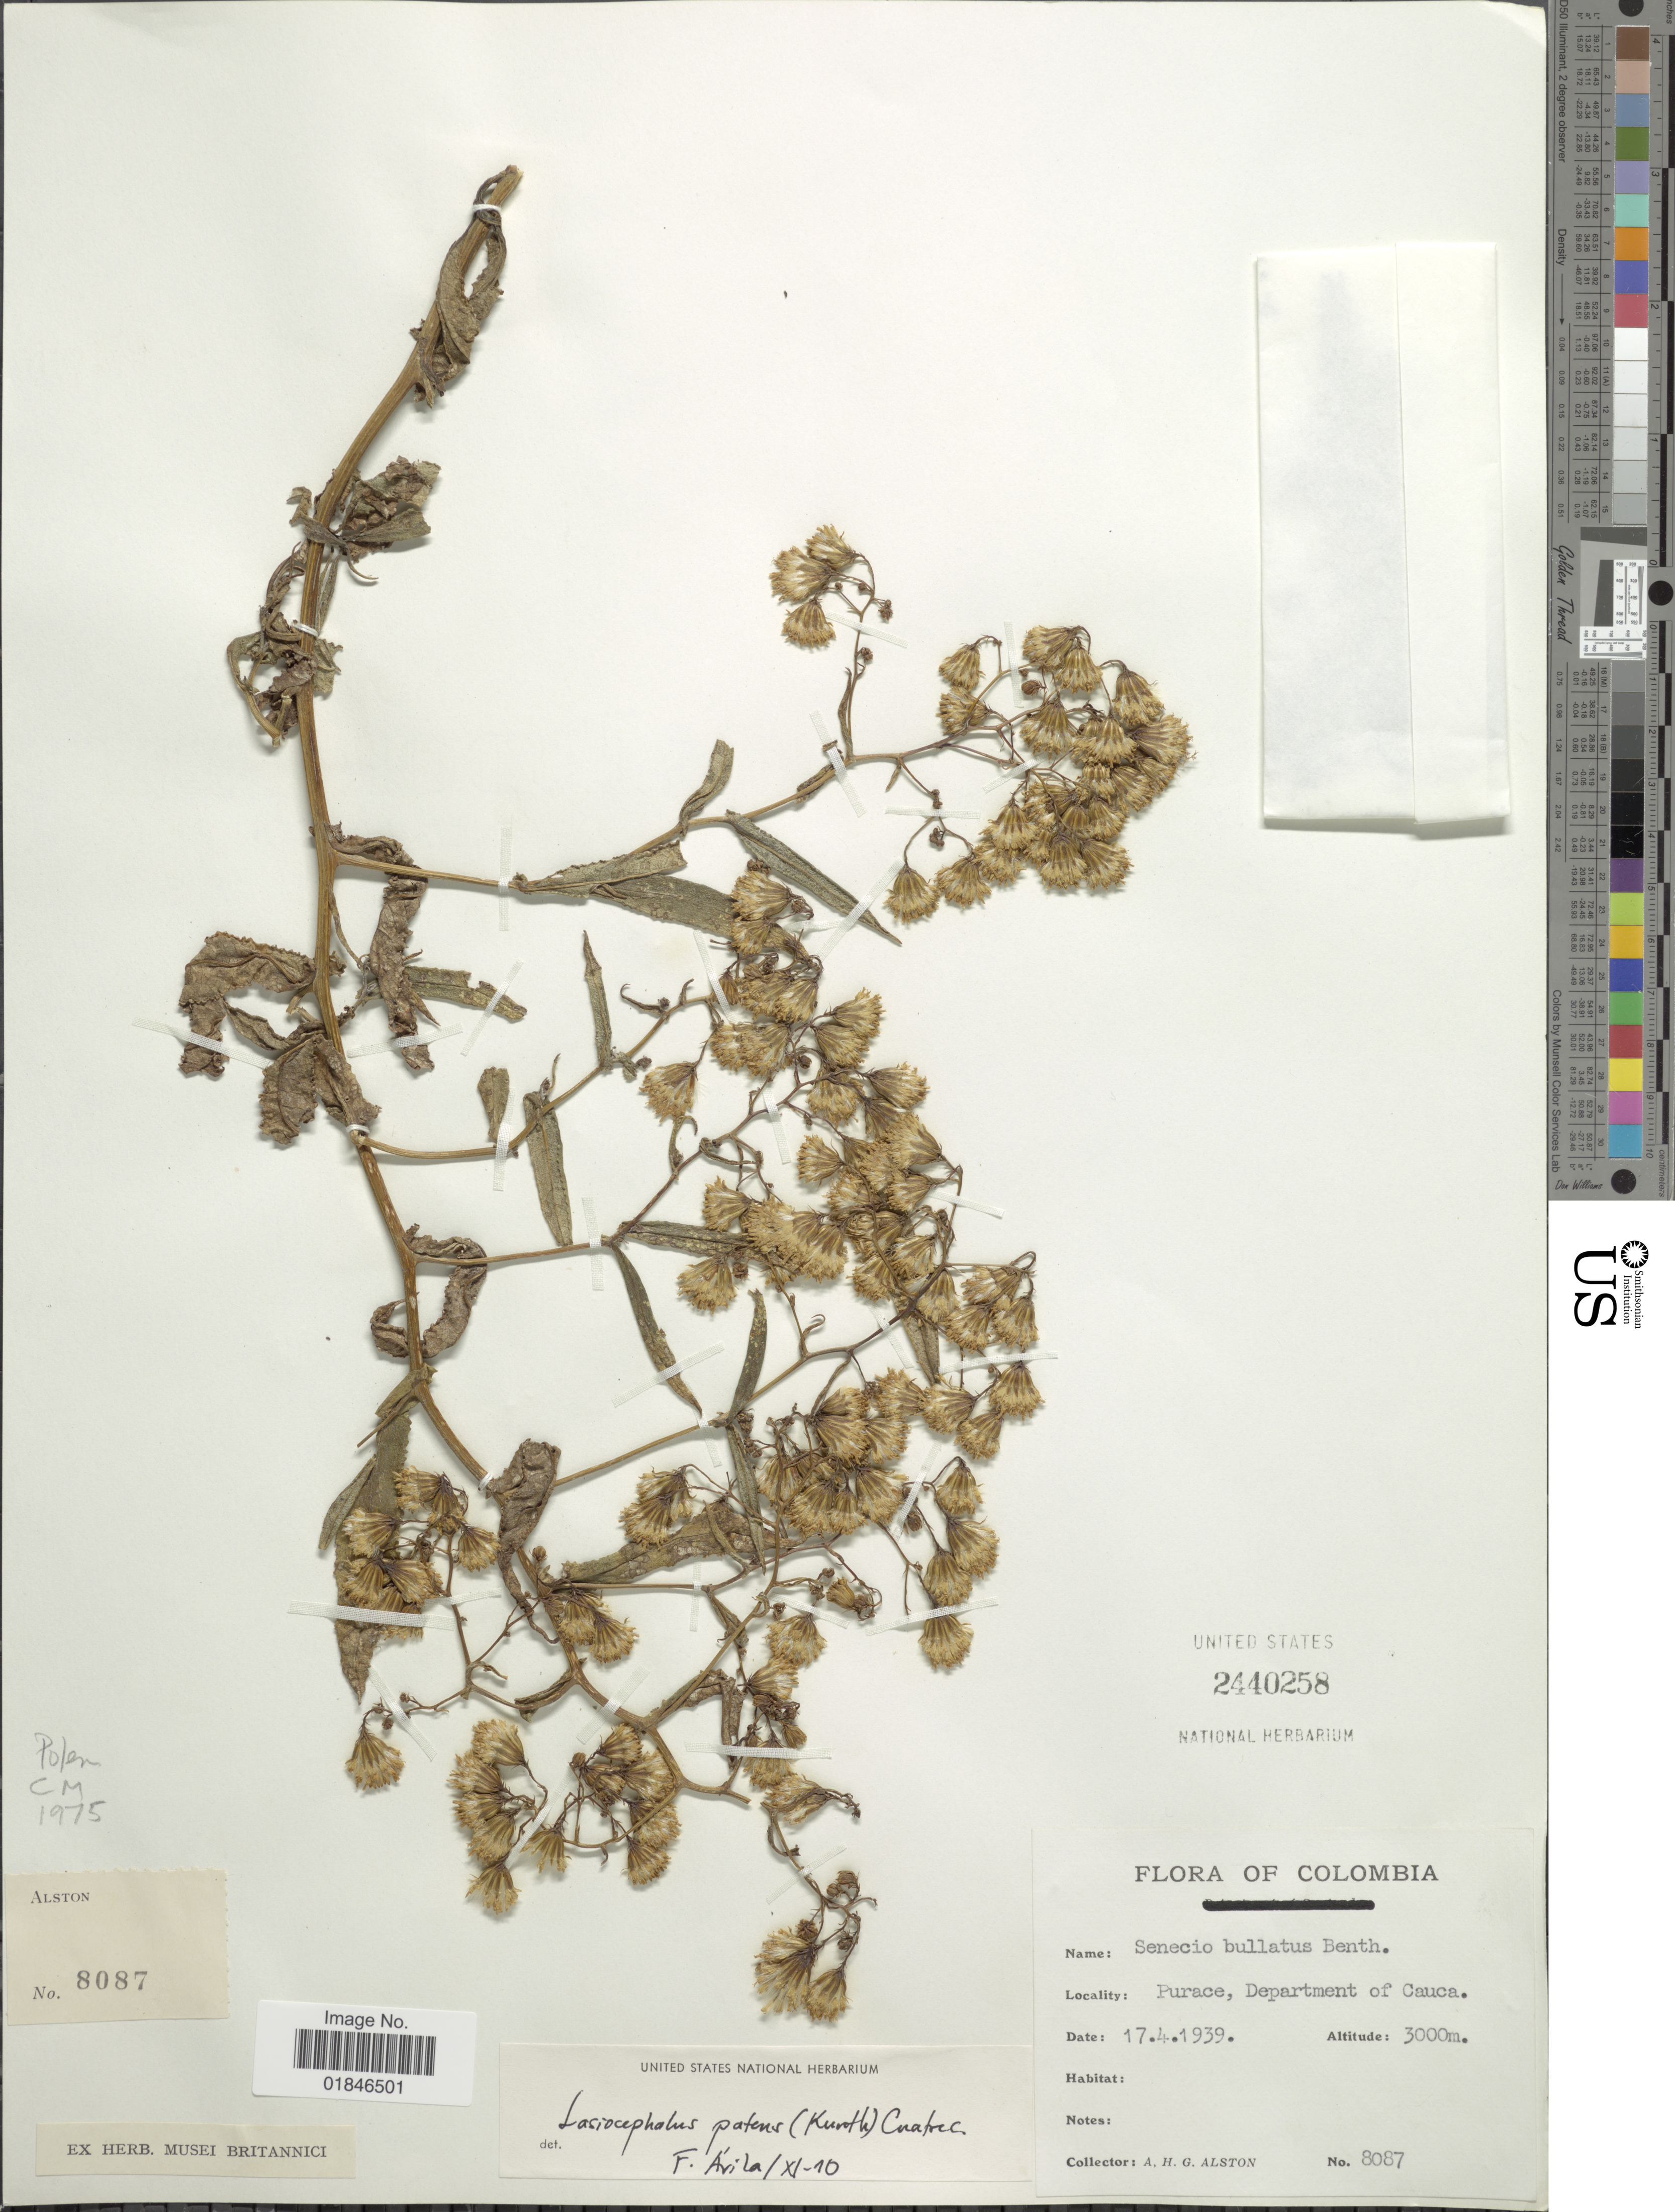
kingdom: Plantae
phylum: Tracheophyta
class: Magnoliopsida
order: Asterales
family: Asteraceae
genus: Senecio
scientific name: Senecio patens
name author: (Kunth) DC.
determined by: Salomon, Luciana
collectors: A. H. Alston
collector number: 8087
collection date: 1939-04-17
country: Colombia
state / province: Cauca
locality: Purace, Department of Cauca.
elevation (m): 3000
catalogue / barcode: US 2440258